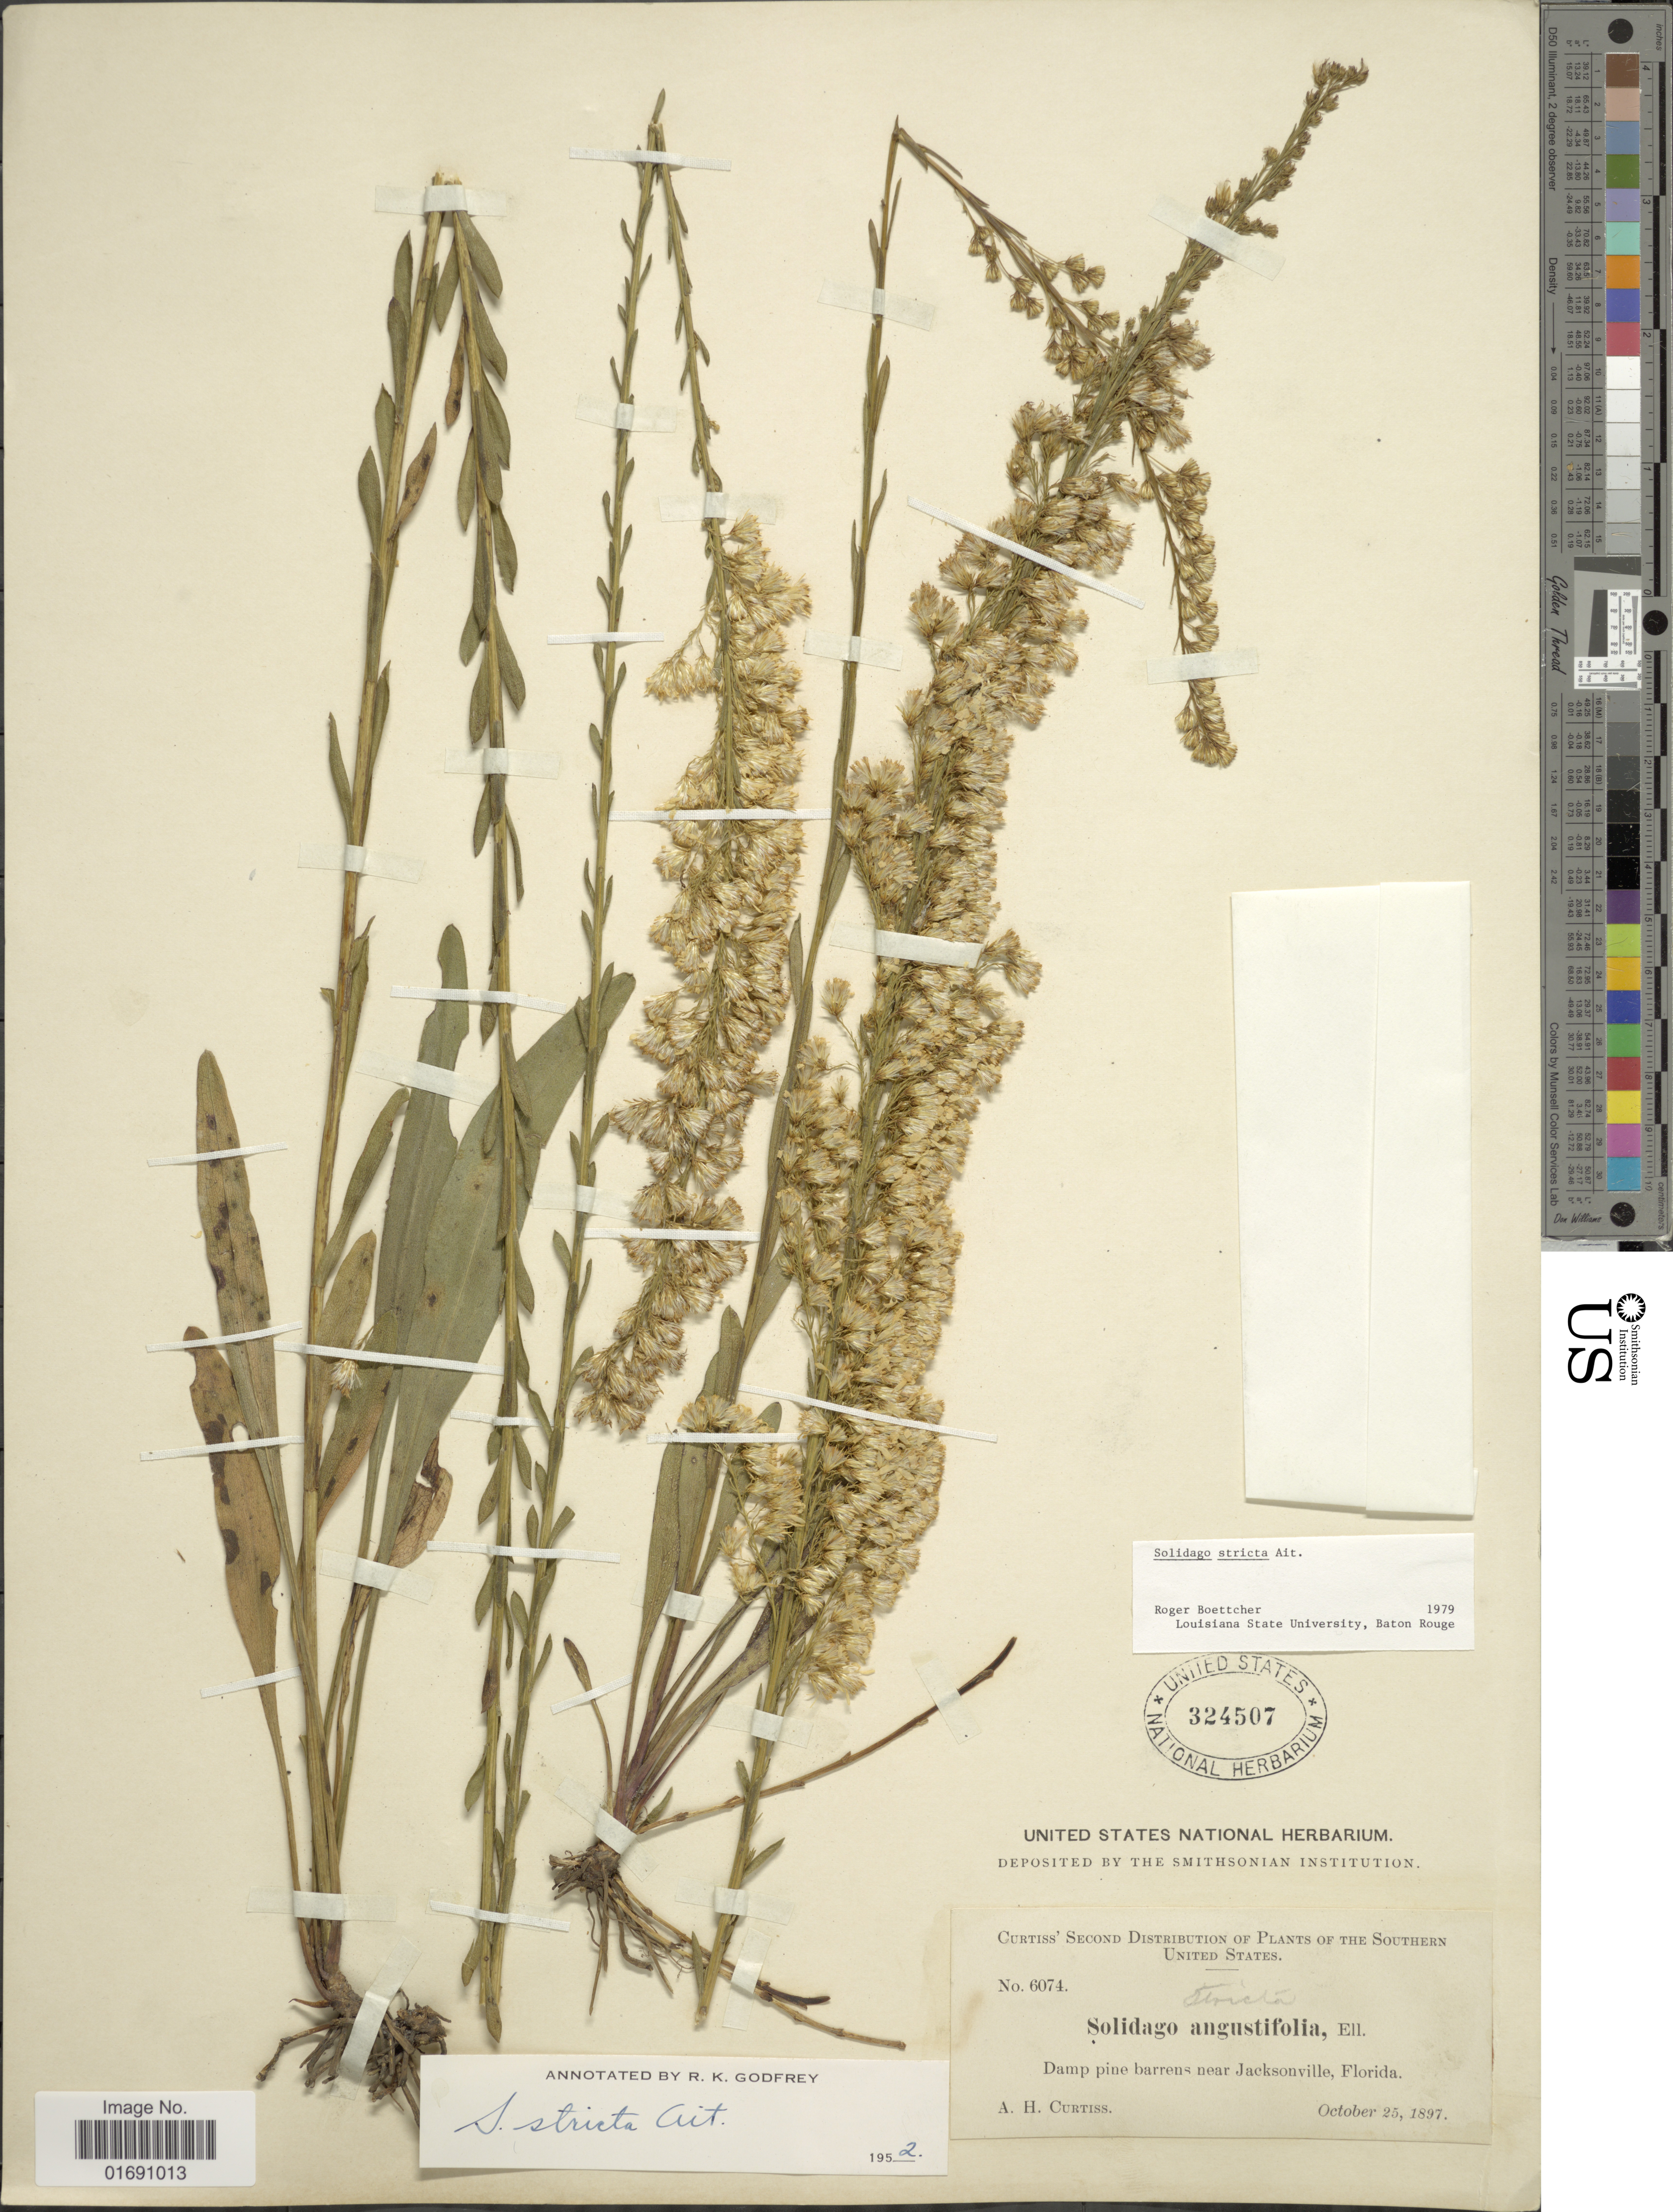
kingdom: Plantae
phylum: Tracheophyta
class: Magnoliopsida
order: Asterales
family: Asteraceae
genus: Solidago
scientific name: Solidago stricta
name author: Aiton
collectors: A. H. Curtiss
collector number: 6074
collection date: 1897-10-25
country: United States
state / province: Florida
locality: The Southern United States, Damp pine barrens near Jacksonville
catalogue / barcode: US 324507